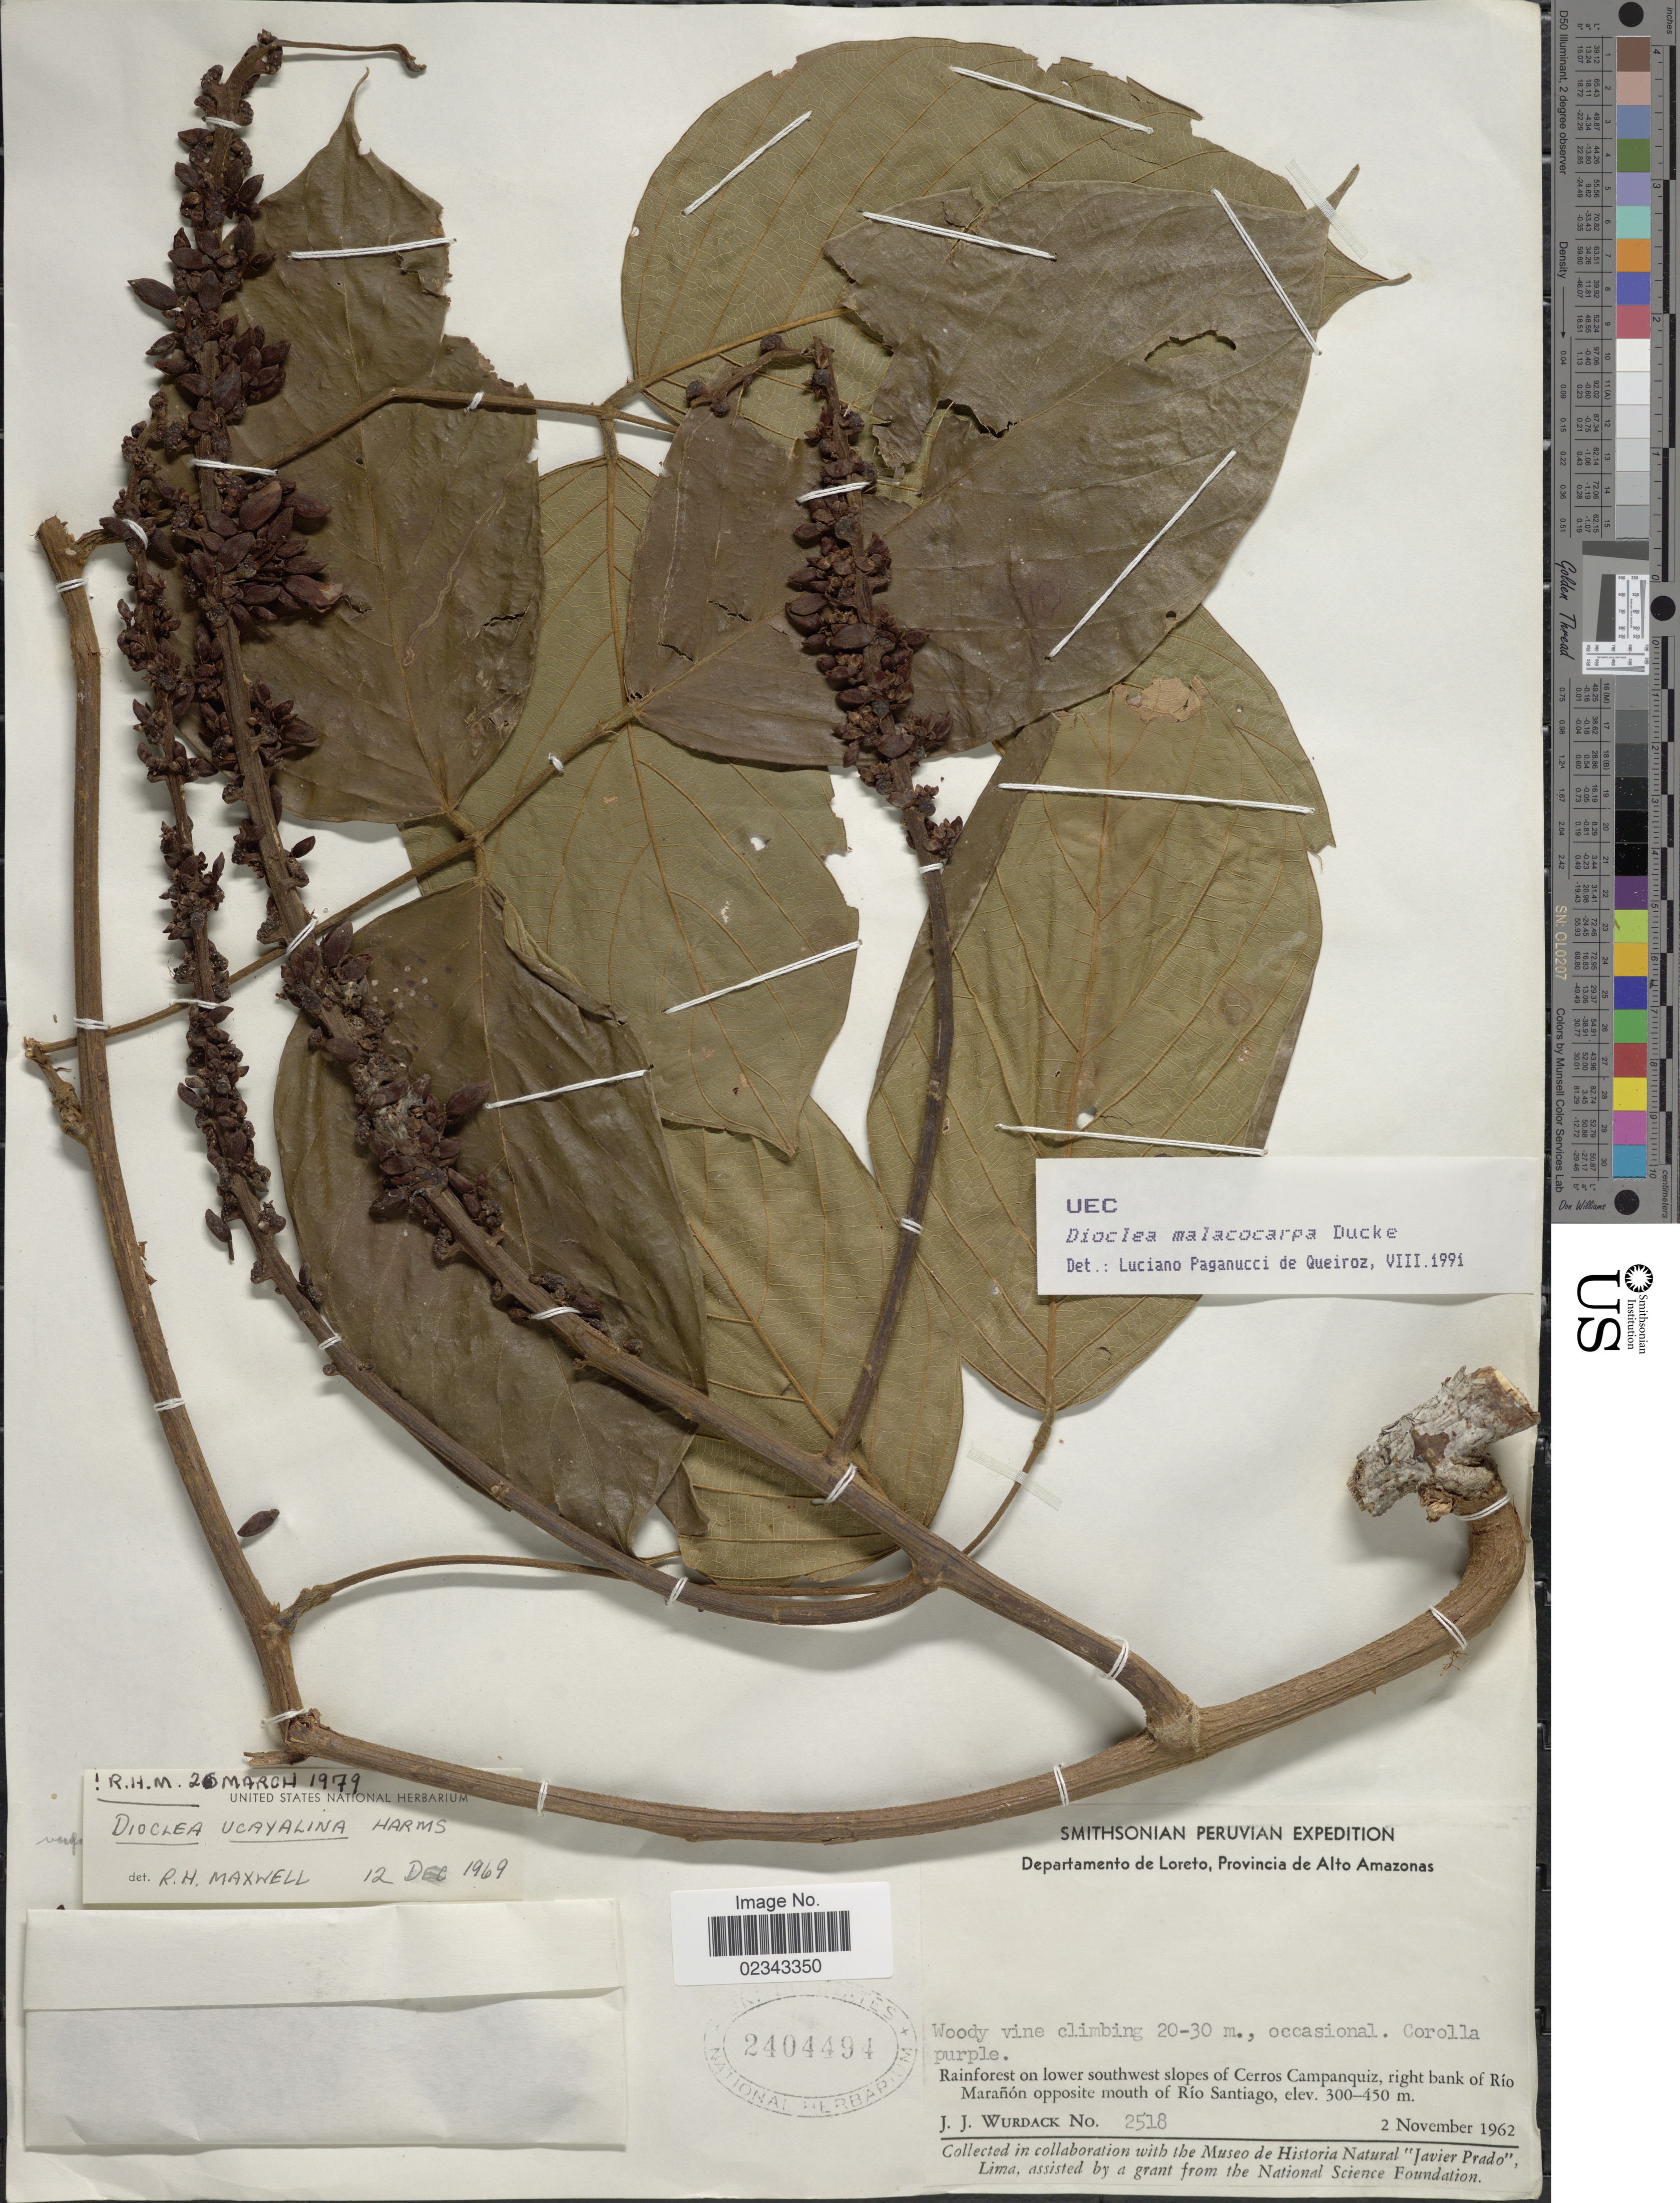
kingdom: Plantae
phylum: Tracheophyta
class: Magnoliopsida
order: Fabales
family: Fabaceae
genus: Macropsychanthus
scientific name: Macropsychanthus malacocarpus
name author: (Ducke) L.P. Queiroz & Snak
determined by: Strong, Mark T., (BOT), Smithsonian Institution - National Museum of Natural History (UNITED STATES)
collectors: J. J. Wurdack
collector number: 2518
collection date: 1962-11-02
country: Peru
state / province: Loreto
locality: Departamento de Loreto, Provincia de Alto Amazonas, Rainforest on lower southwest slopes of Cerros Campanquiz, right bank of Río Marañon opposite mouth of Río Santiago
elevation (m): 300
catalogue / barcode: US 2404494